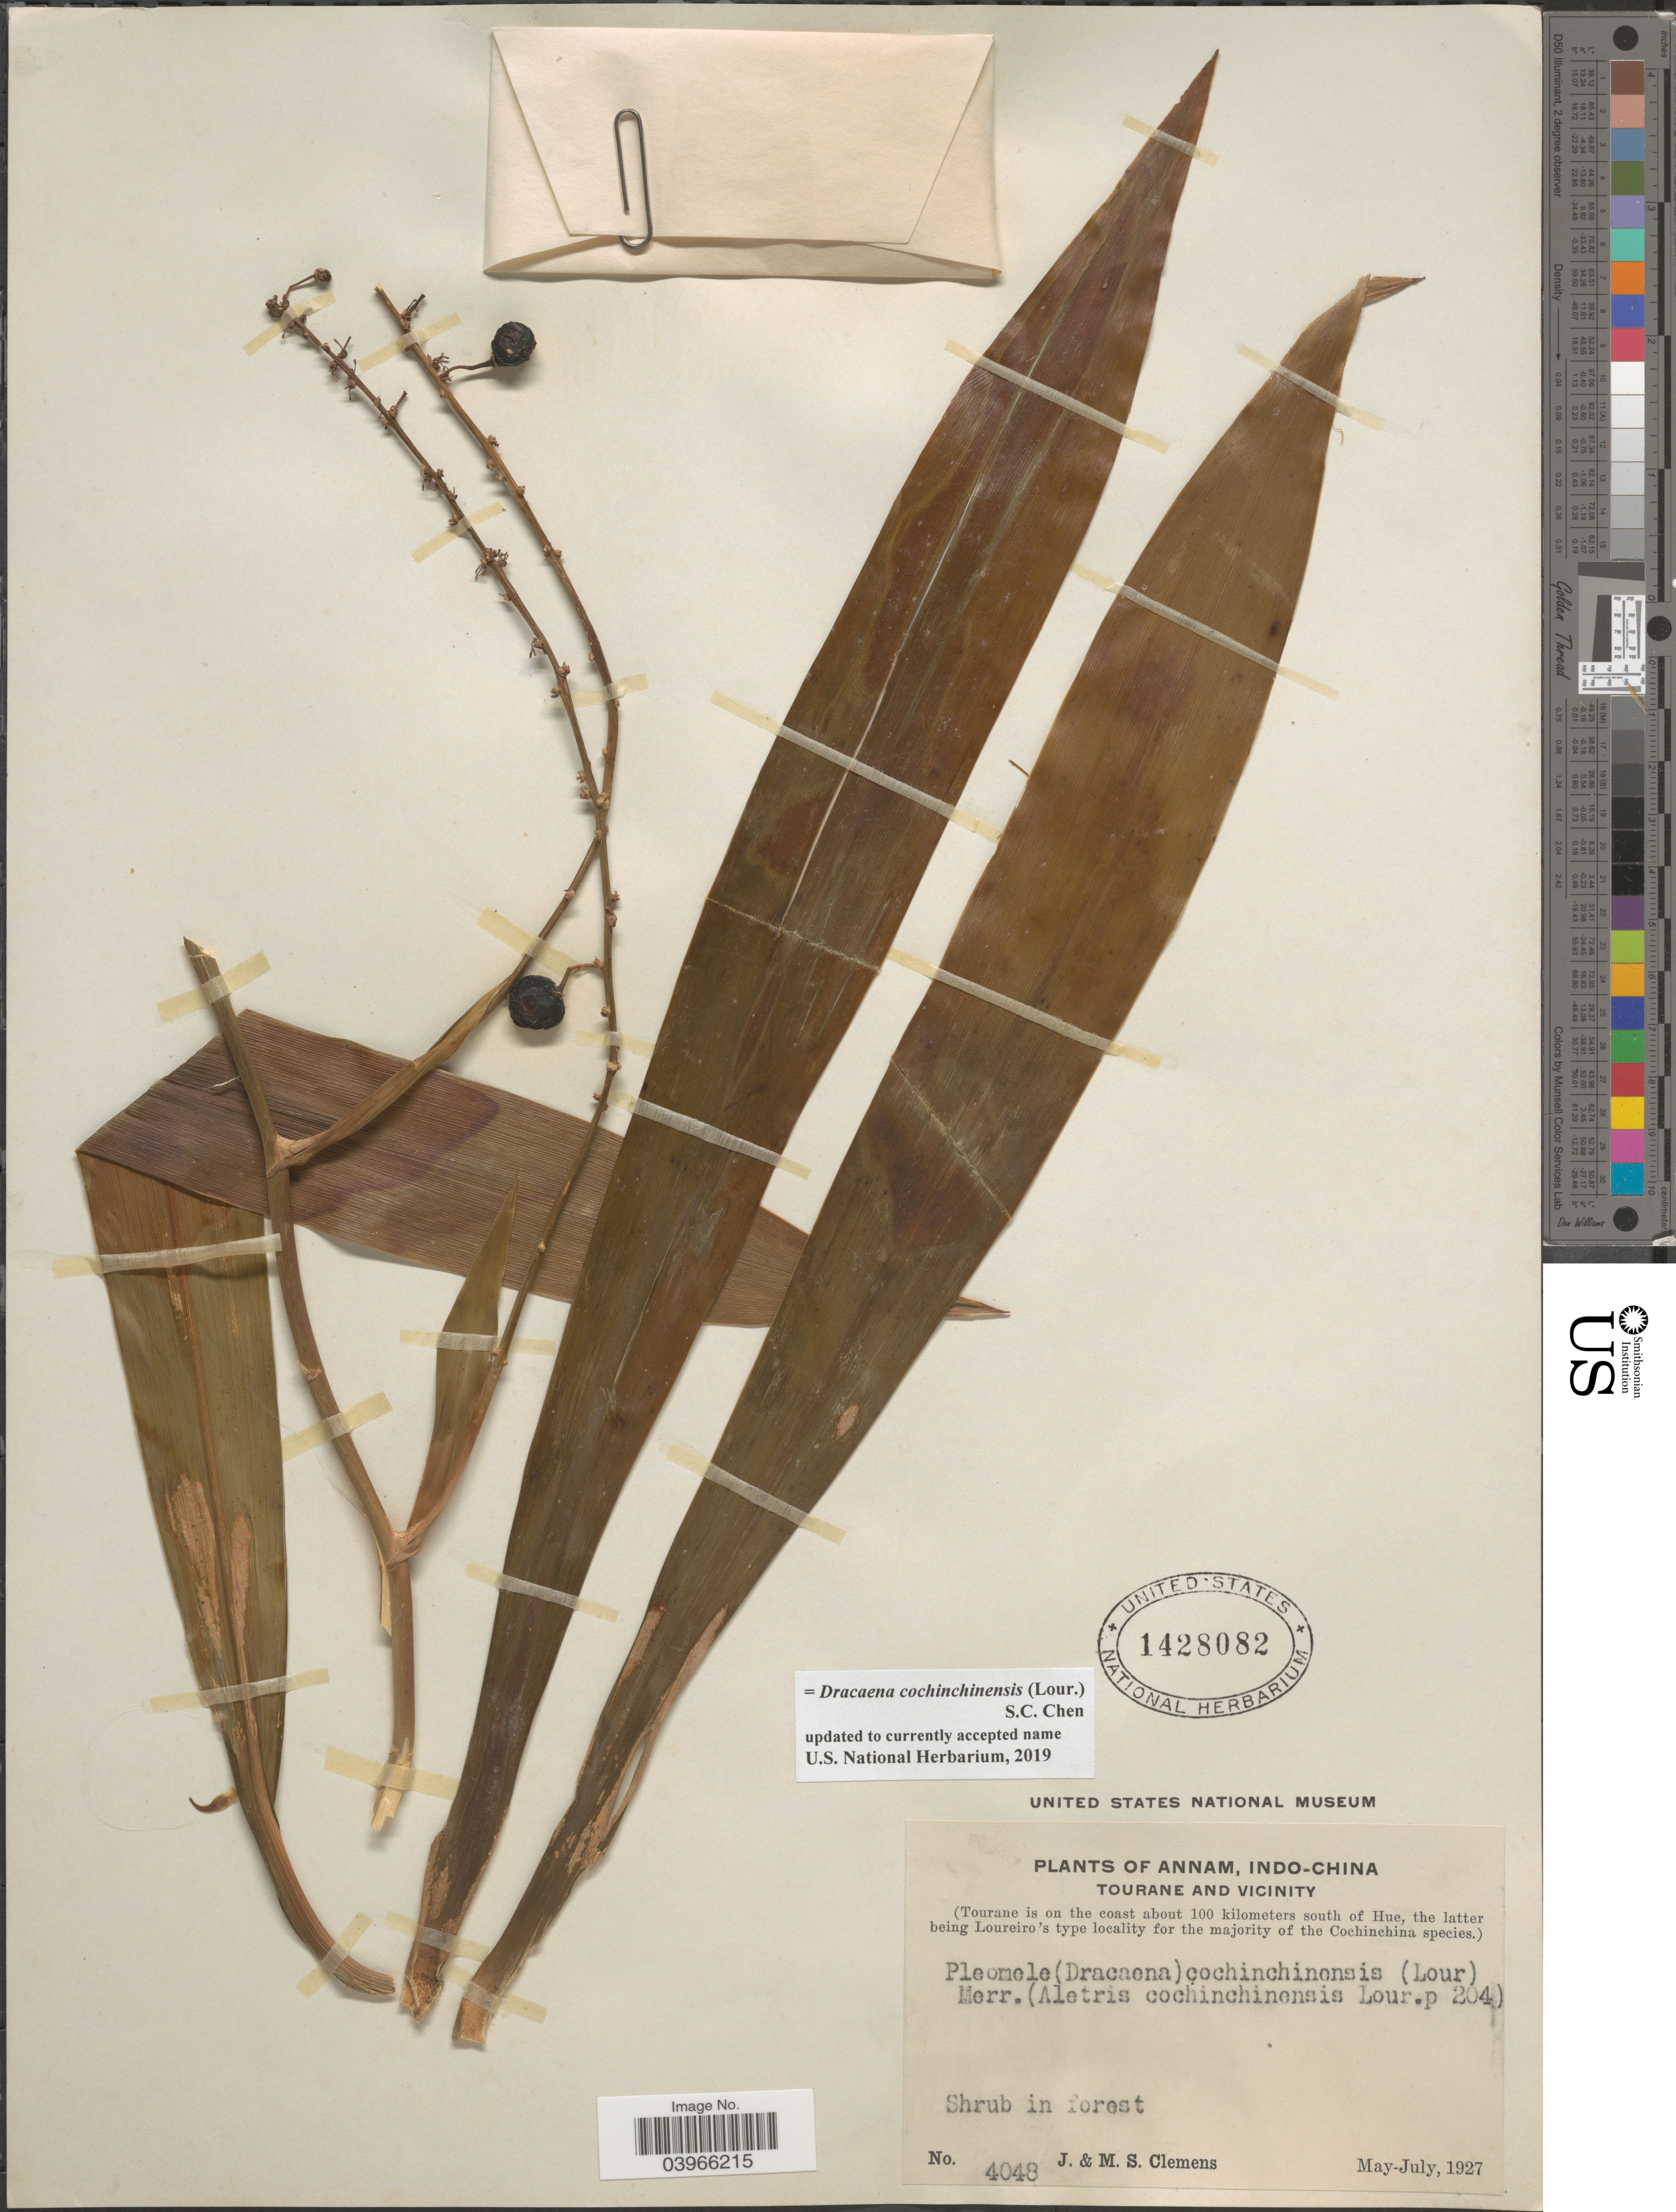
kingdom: Plantae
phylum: Tracheophyta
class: Liliopsida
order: Asparagales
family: Asparagaceae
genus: Dracaena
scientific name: Dracaena cochinchinensis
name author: (Lour. & Labroy) S.C.Chen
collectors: J. Clemens & M. S. Clemens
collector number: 4048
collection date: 1927-05/1927-07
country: Vietnam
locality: Annam, Indo-China. Tourane and Vicinity. (Tourane is on the coast about 100 kilometers south of Hue.)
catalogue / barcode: US 1428082